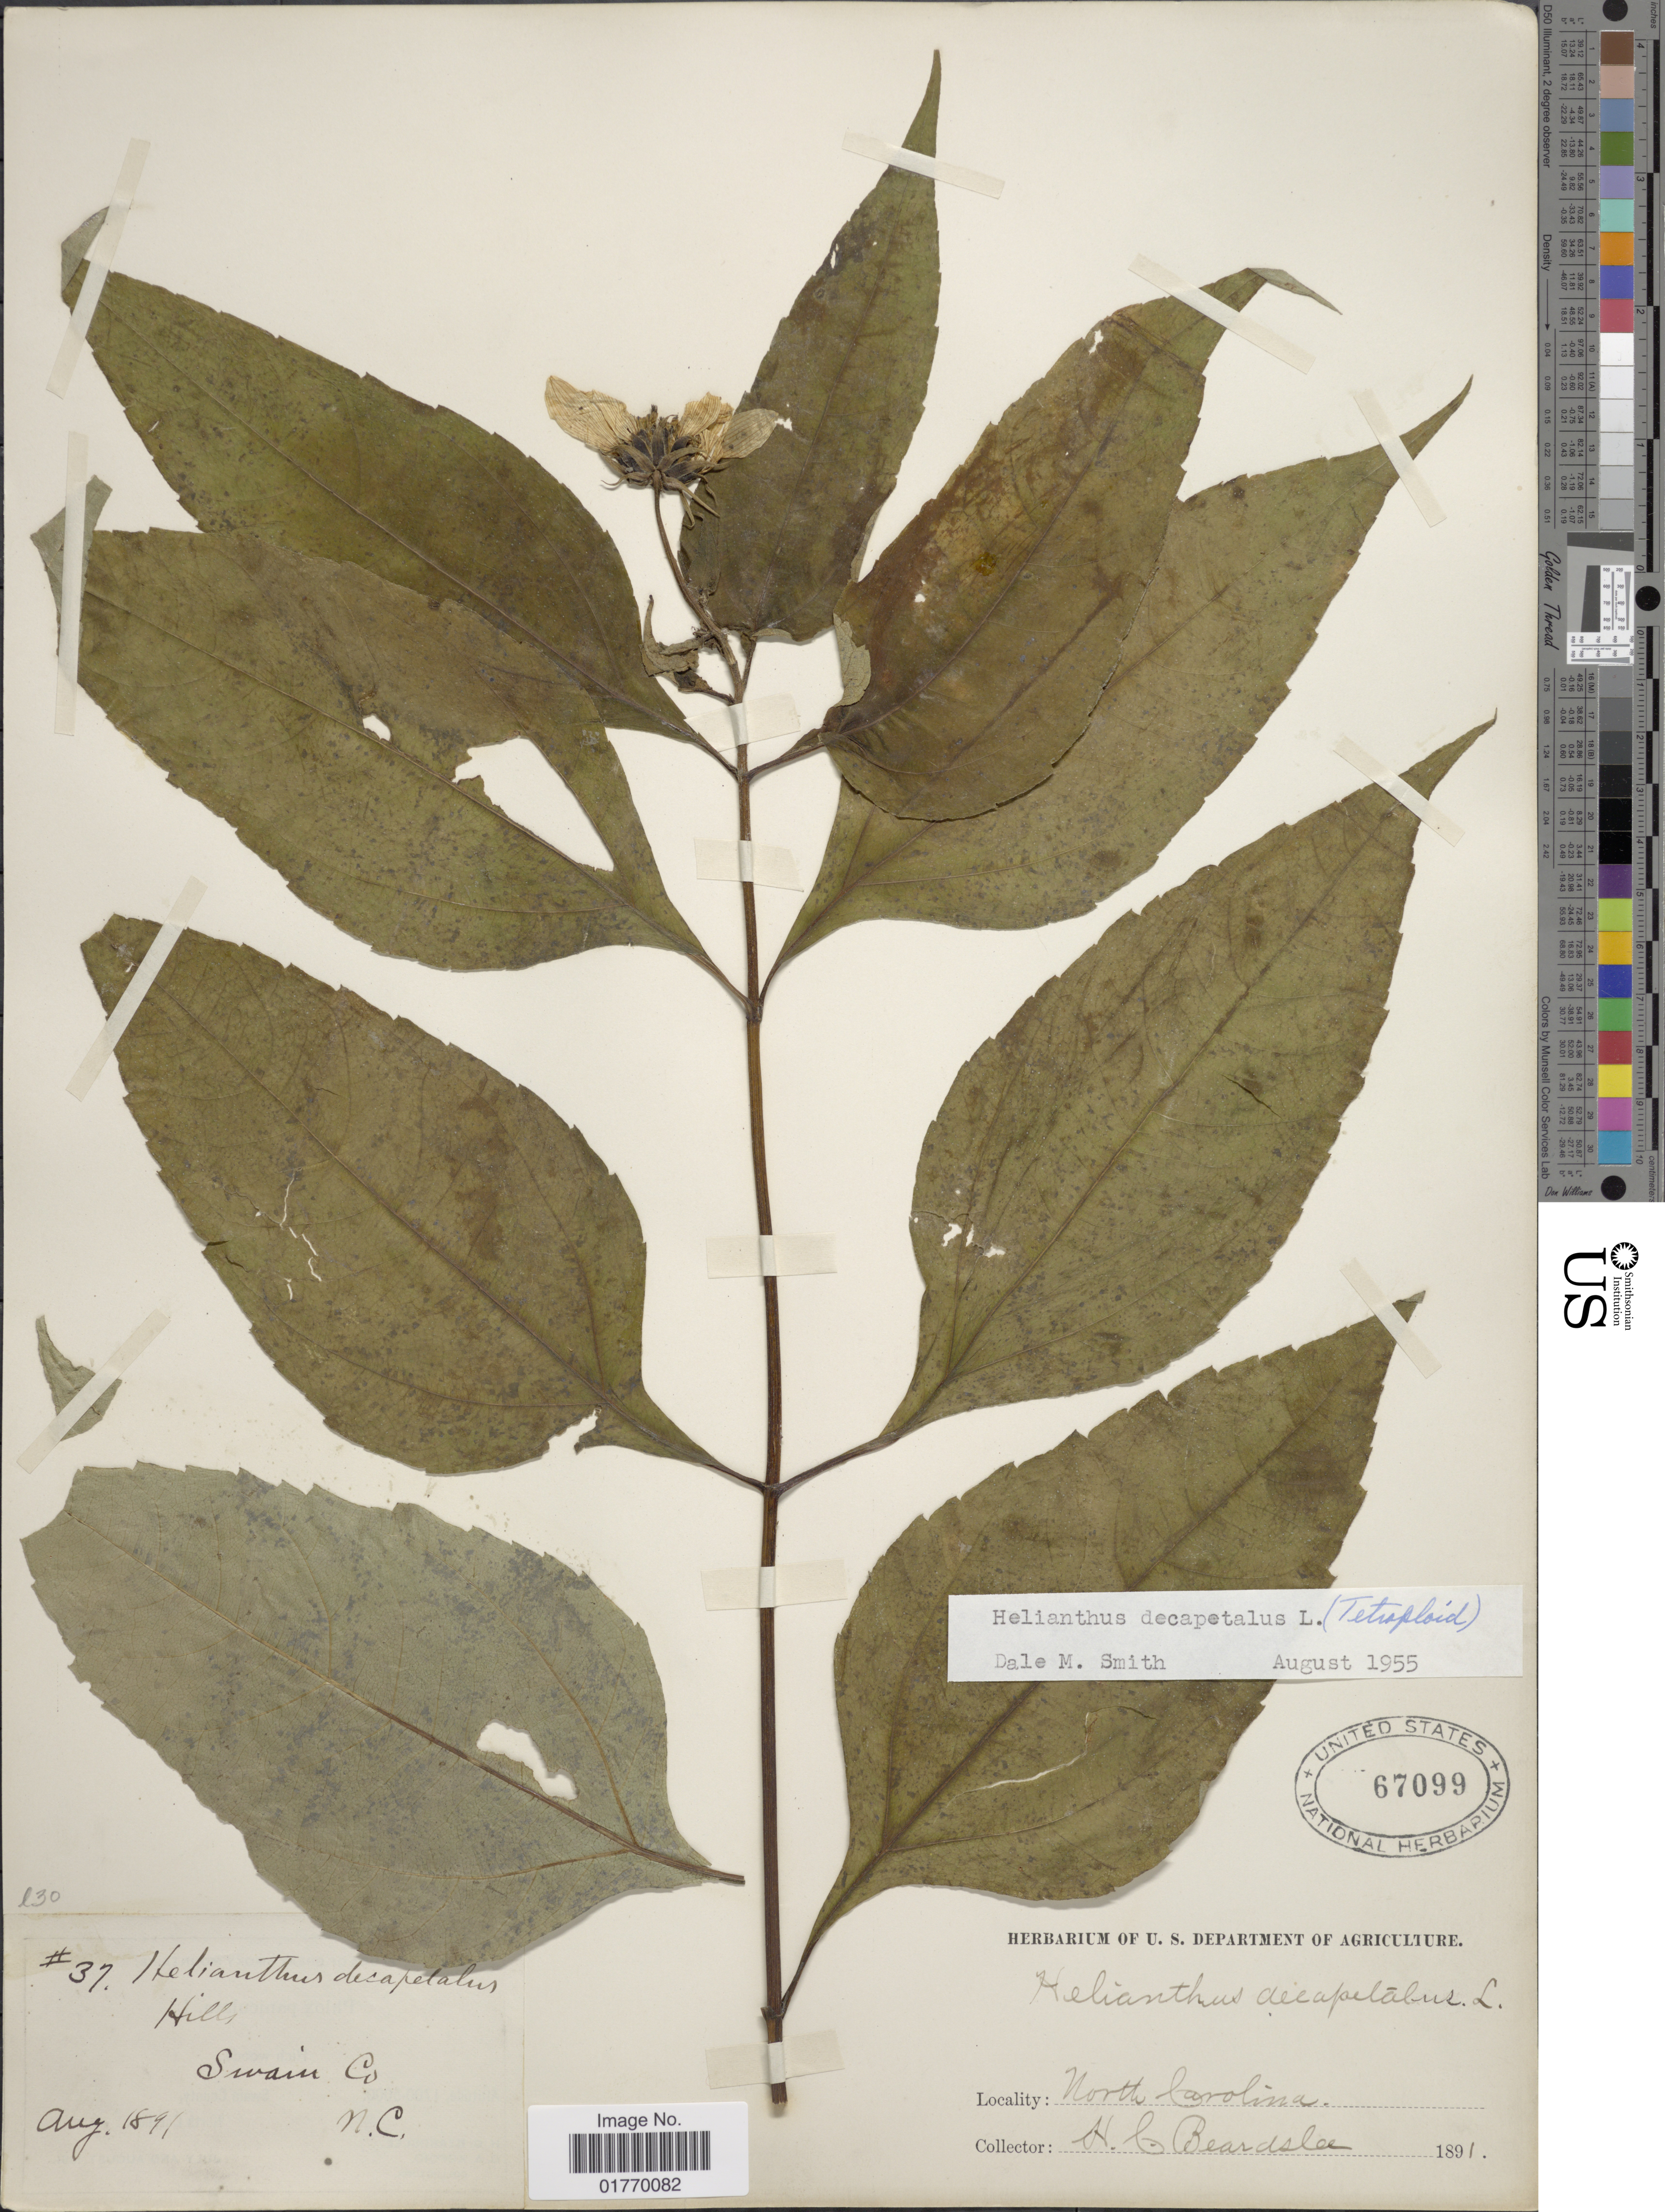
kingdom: Plantae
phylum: Tracheophyta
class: Magnoliopsida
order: Asterales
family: Asteraceae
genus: Helianthus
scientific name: Helianthus decapetalus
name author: L.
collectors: H. Beardslee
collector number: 37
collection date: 1891-08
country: United States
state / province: North Carolina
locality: Swain Co., N. C.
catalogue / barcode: US 67099